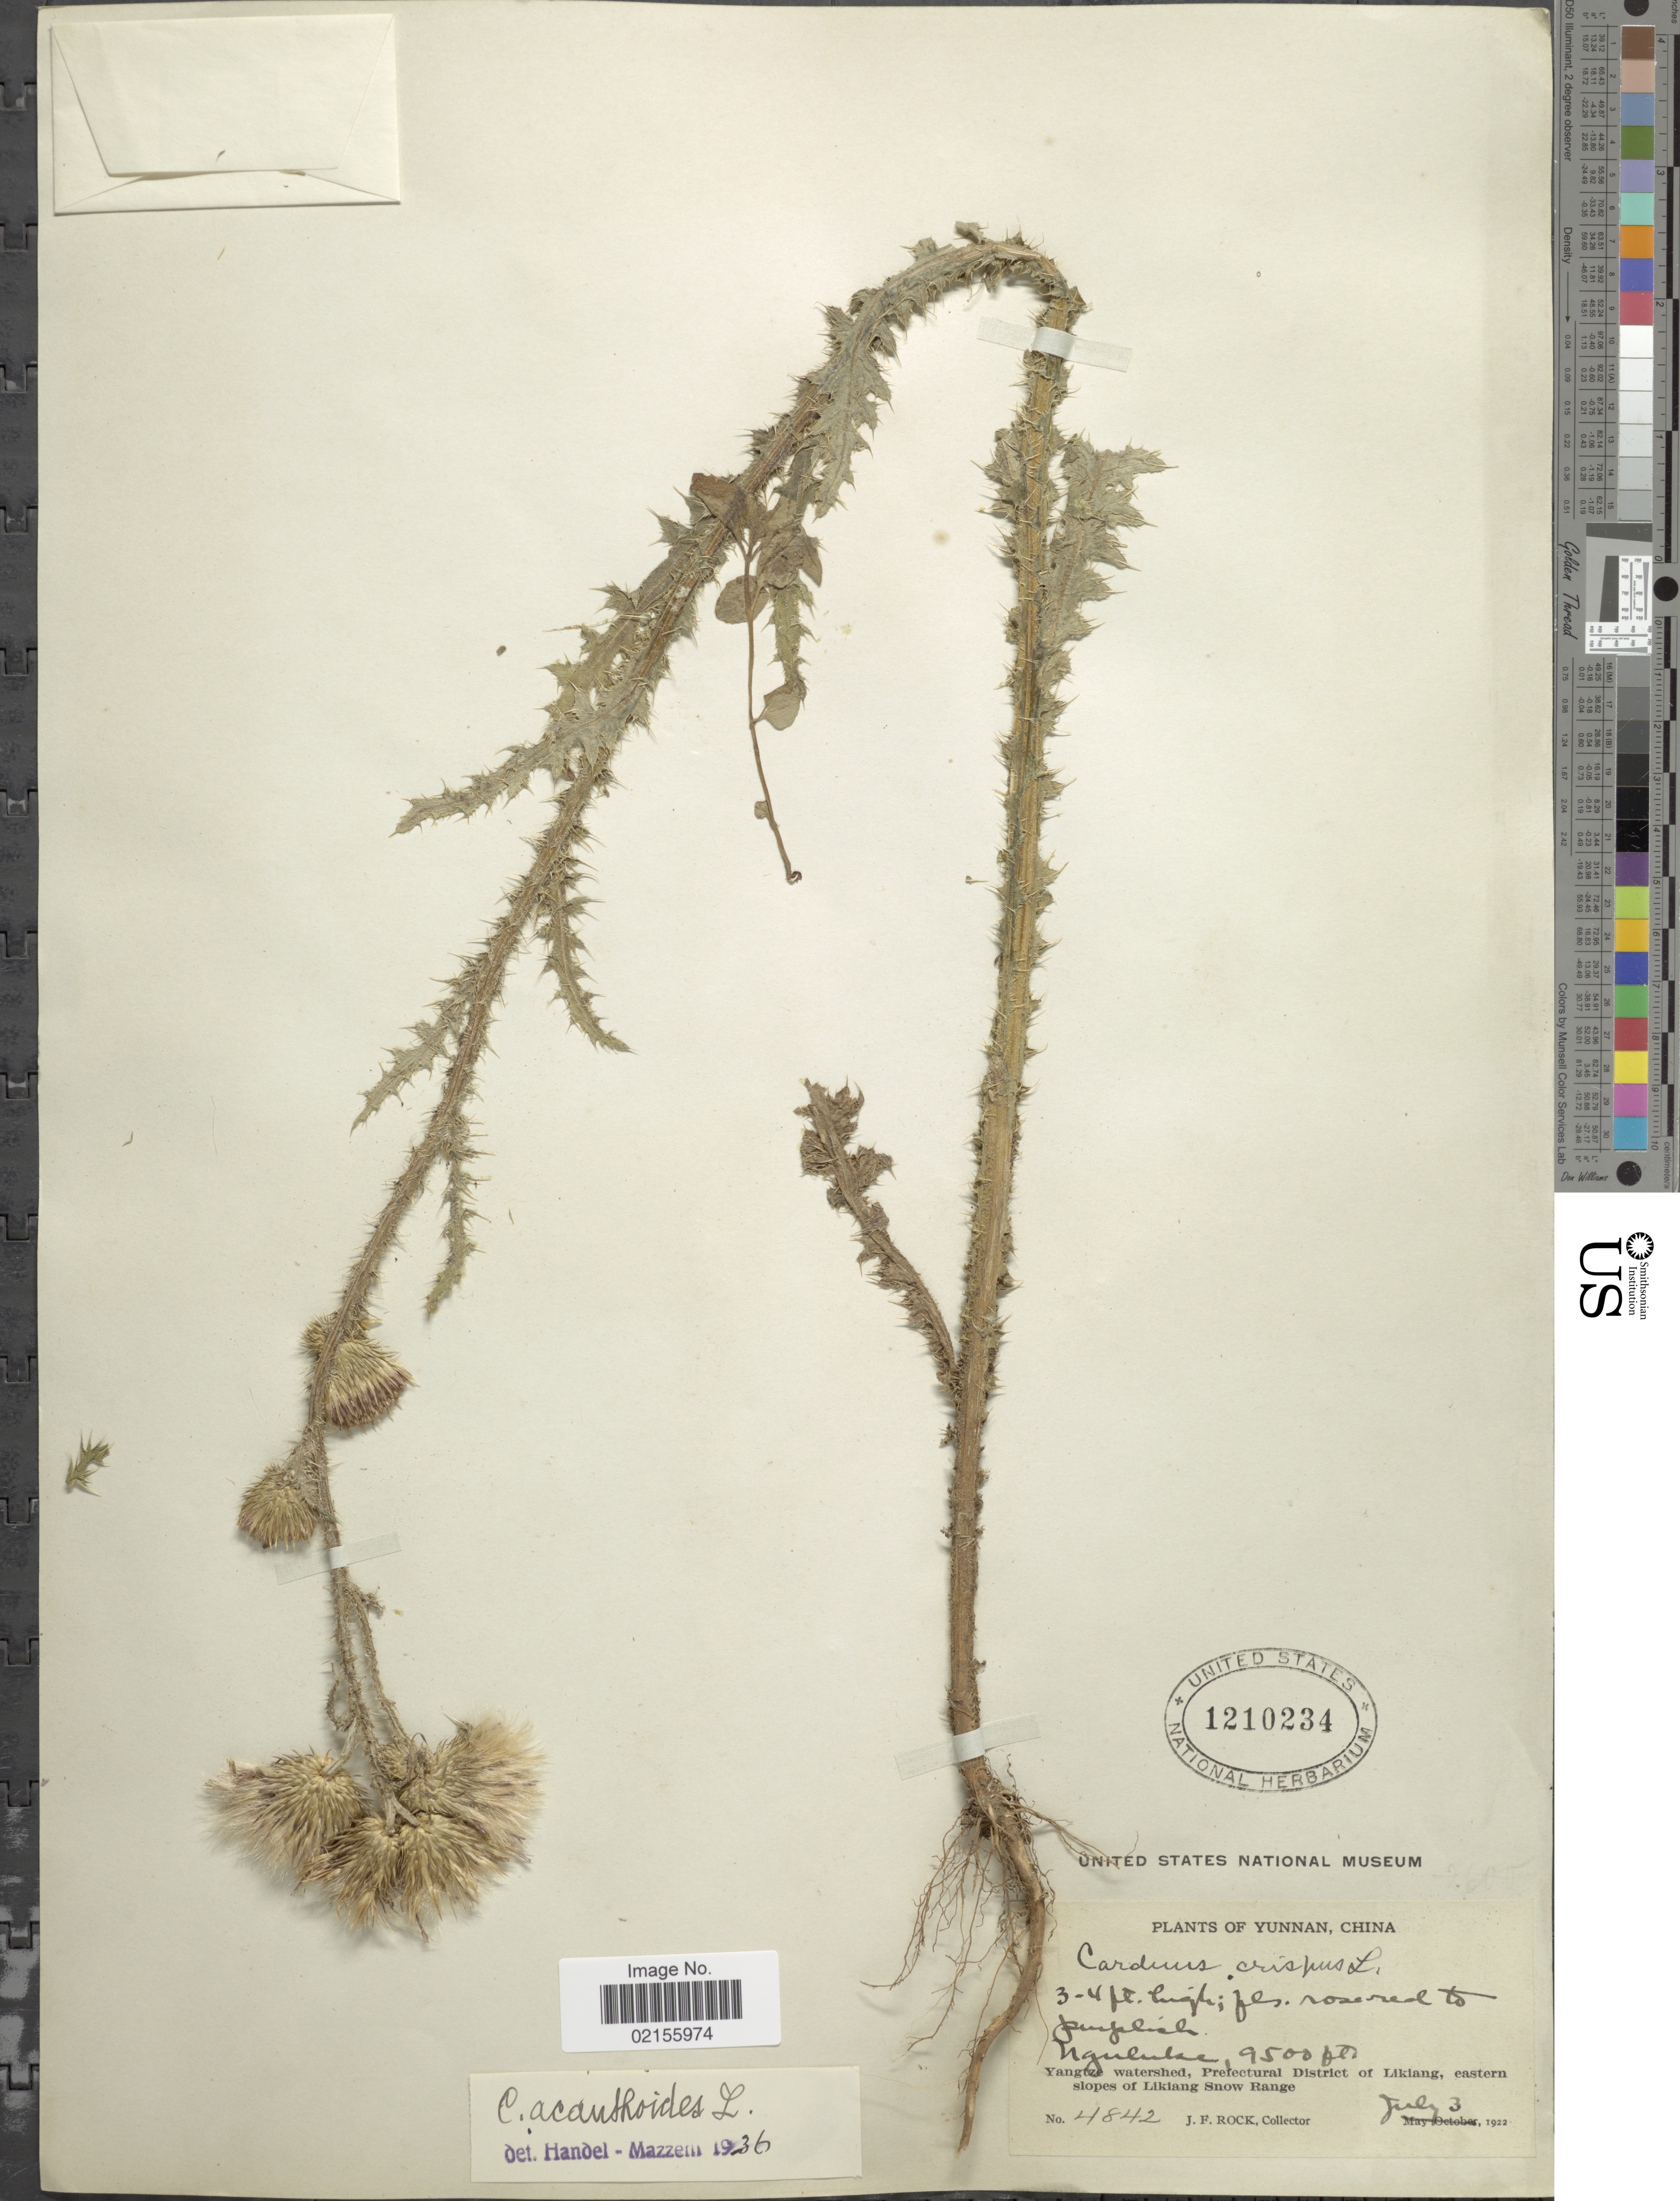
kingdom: Plantae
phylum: Tracheophyta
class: Magnoliopsida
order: Asterales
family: Asteraceae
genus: Carduus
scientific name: Carduus acanthoides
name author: L.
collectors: J. Rock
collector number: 4842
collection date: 1922-07-03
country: China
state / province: Yunnan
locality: Ngululze, Yangtze watershed, Prefectural District of Likiang, eastern slopes of Likiang Snow Range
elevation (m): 2896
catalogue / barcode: US 1210234